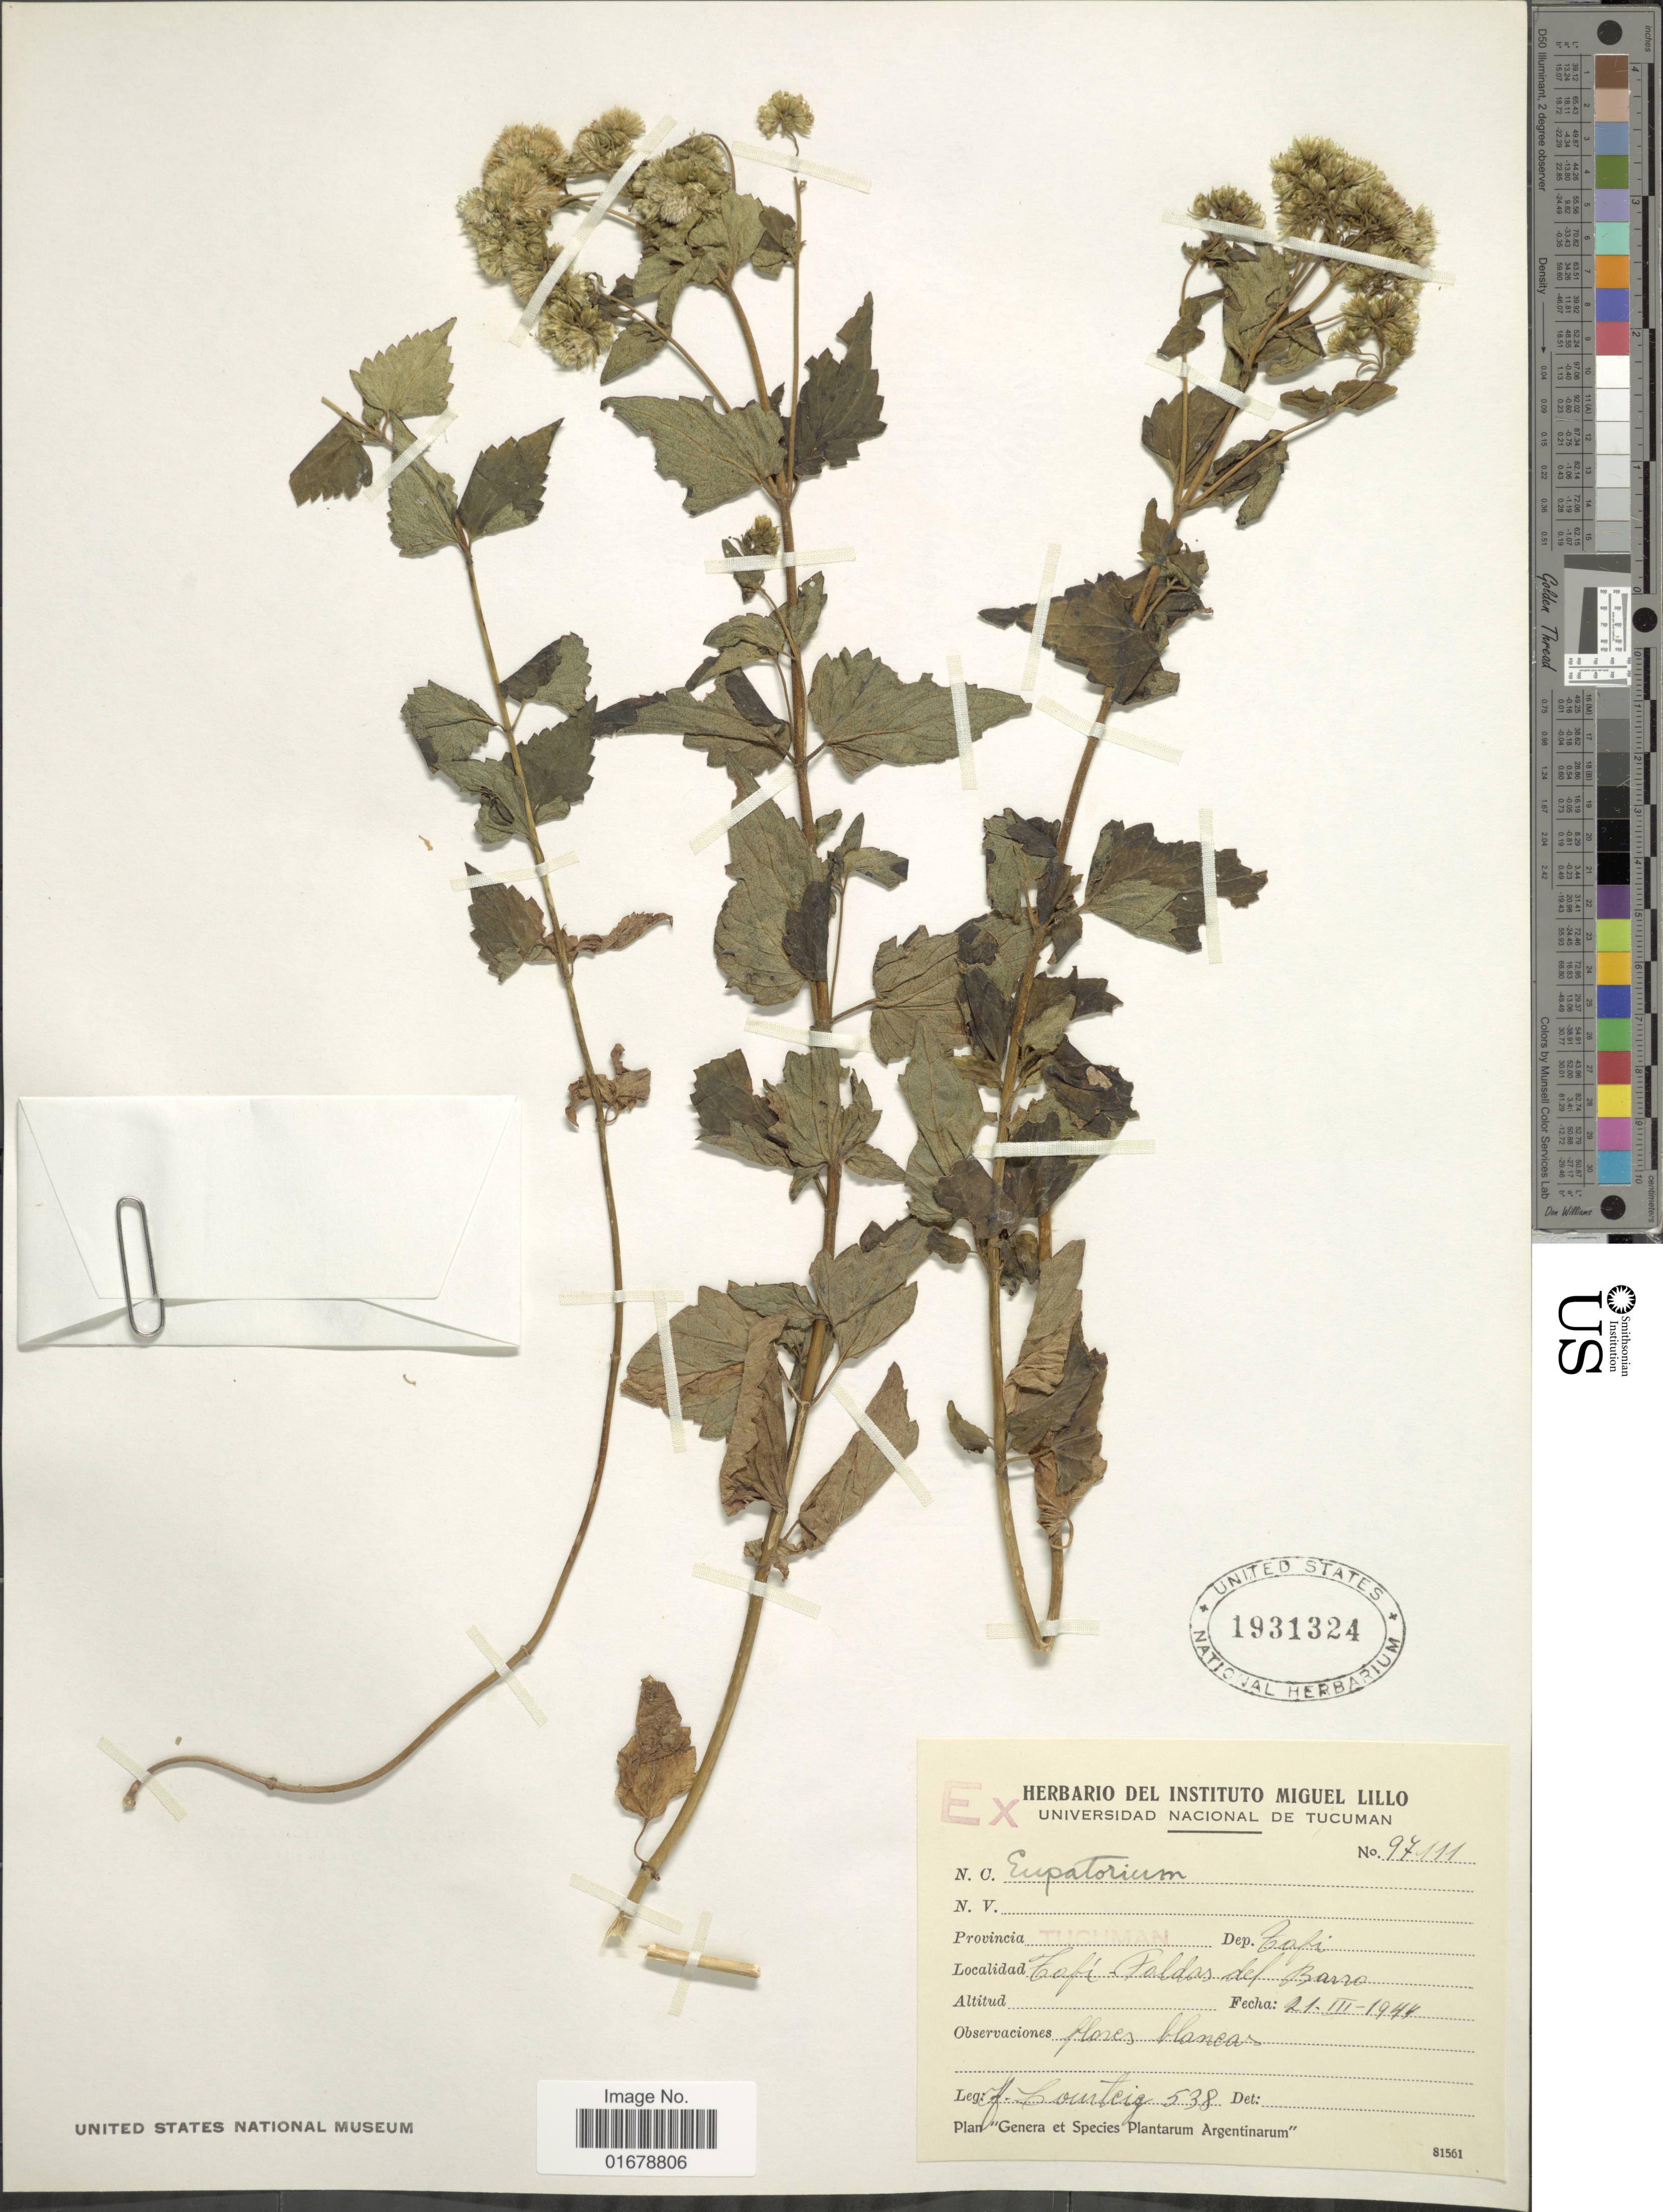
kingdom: Plantae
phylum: Tracheophyta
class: Magnoliopsida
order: Asterales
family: Asteraceae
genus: Ageratina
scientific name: Ageratina lorentzii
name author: (Hieron.) R.M. King & H. Rob.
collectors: A. Lourteig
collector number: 538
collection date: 1944-03-21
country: Argentina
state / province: Tucuman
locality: Provincia Tucuman, Dep. Tafi, Tafi Poldas del Barro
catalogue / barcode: US 1931324